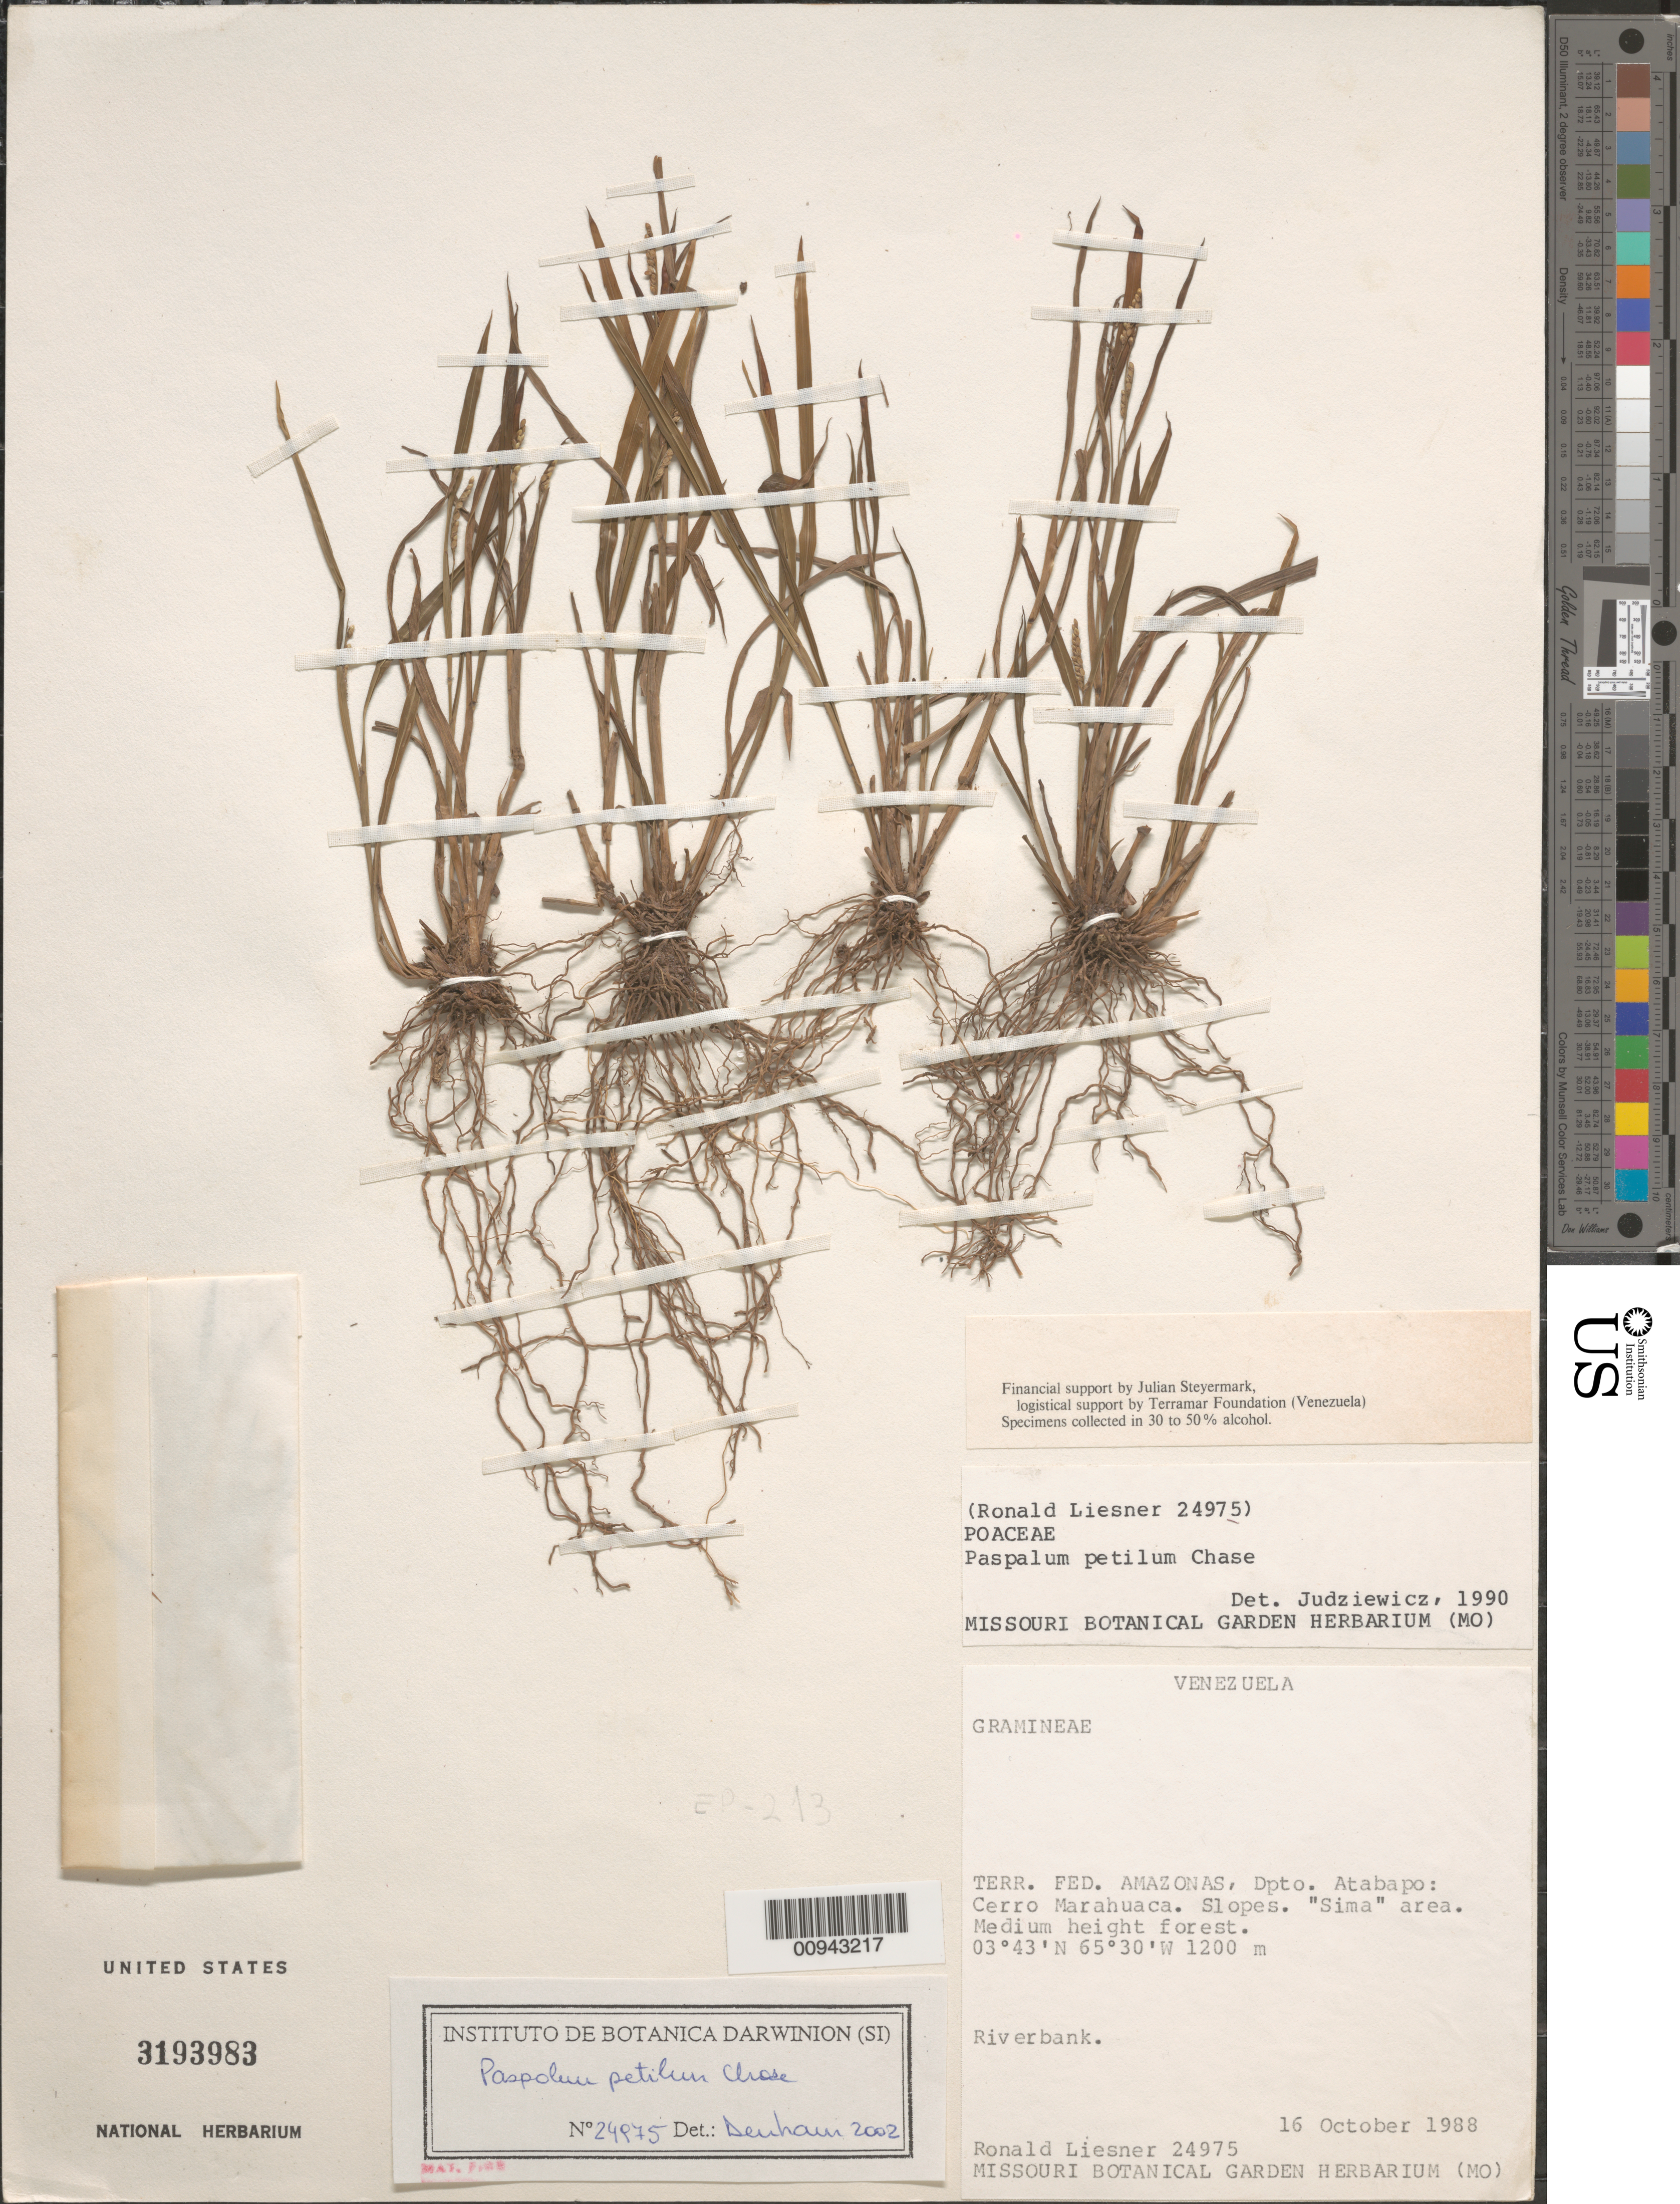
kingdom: Plantae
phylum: Tracheophyta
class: Liliopsida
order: Poales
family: Poaceae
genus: Paspalum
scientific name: Paspalum petilum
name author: Chase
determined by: Dehman, --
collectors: R. L. Liesner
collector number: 24975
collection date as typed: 16-Oct-88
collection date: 1988-10-16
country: Venezuela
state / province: Amazonas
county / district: Atabapo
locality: Cerro Marahuaca, "Sima" area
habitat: Slopes; medium height forest; riverbank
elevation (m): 1200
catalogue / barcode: US 3193983